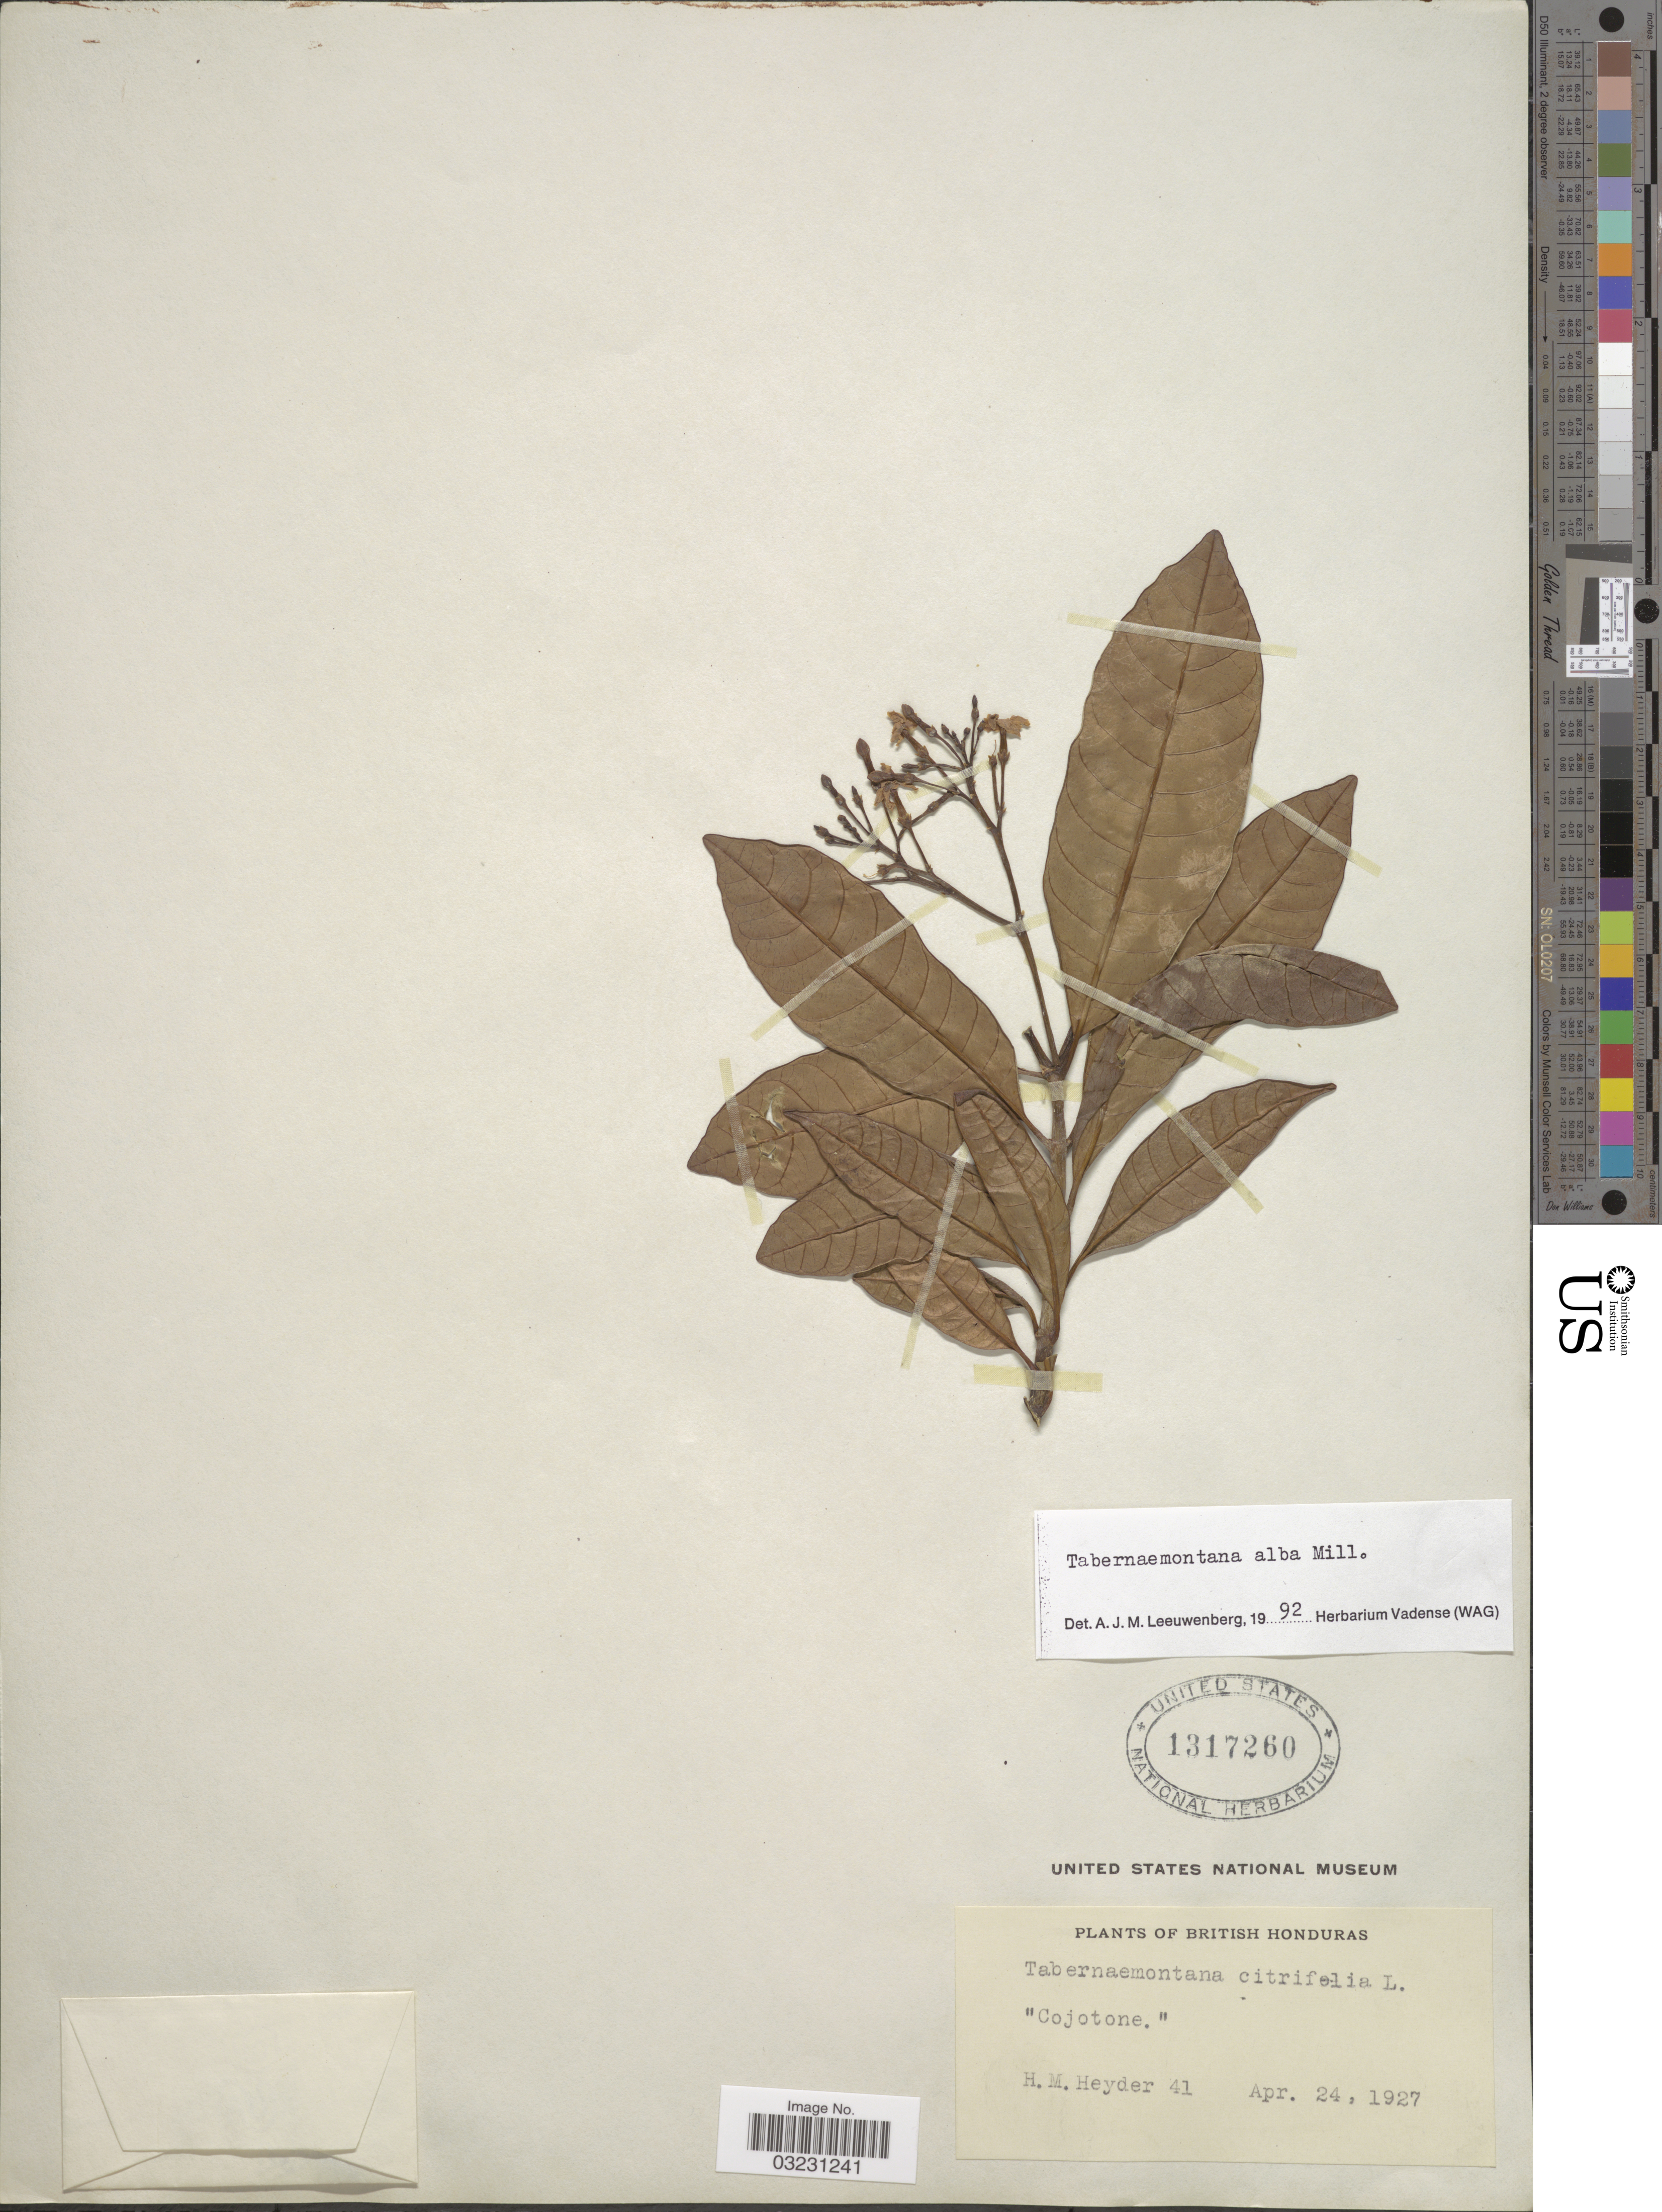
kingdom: Plantae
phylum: Tracheophyta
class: Magnoliopsida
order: Gentianales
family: Apocynaceae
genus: Tabernaemontana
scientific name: Tabernaemontana alba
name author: Mill.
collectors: H. Heyder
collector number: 41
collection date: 1927-04-24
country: Belize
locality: British Honduras.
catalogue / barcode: US 1317260